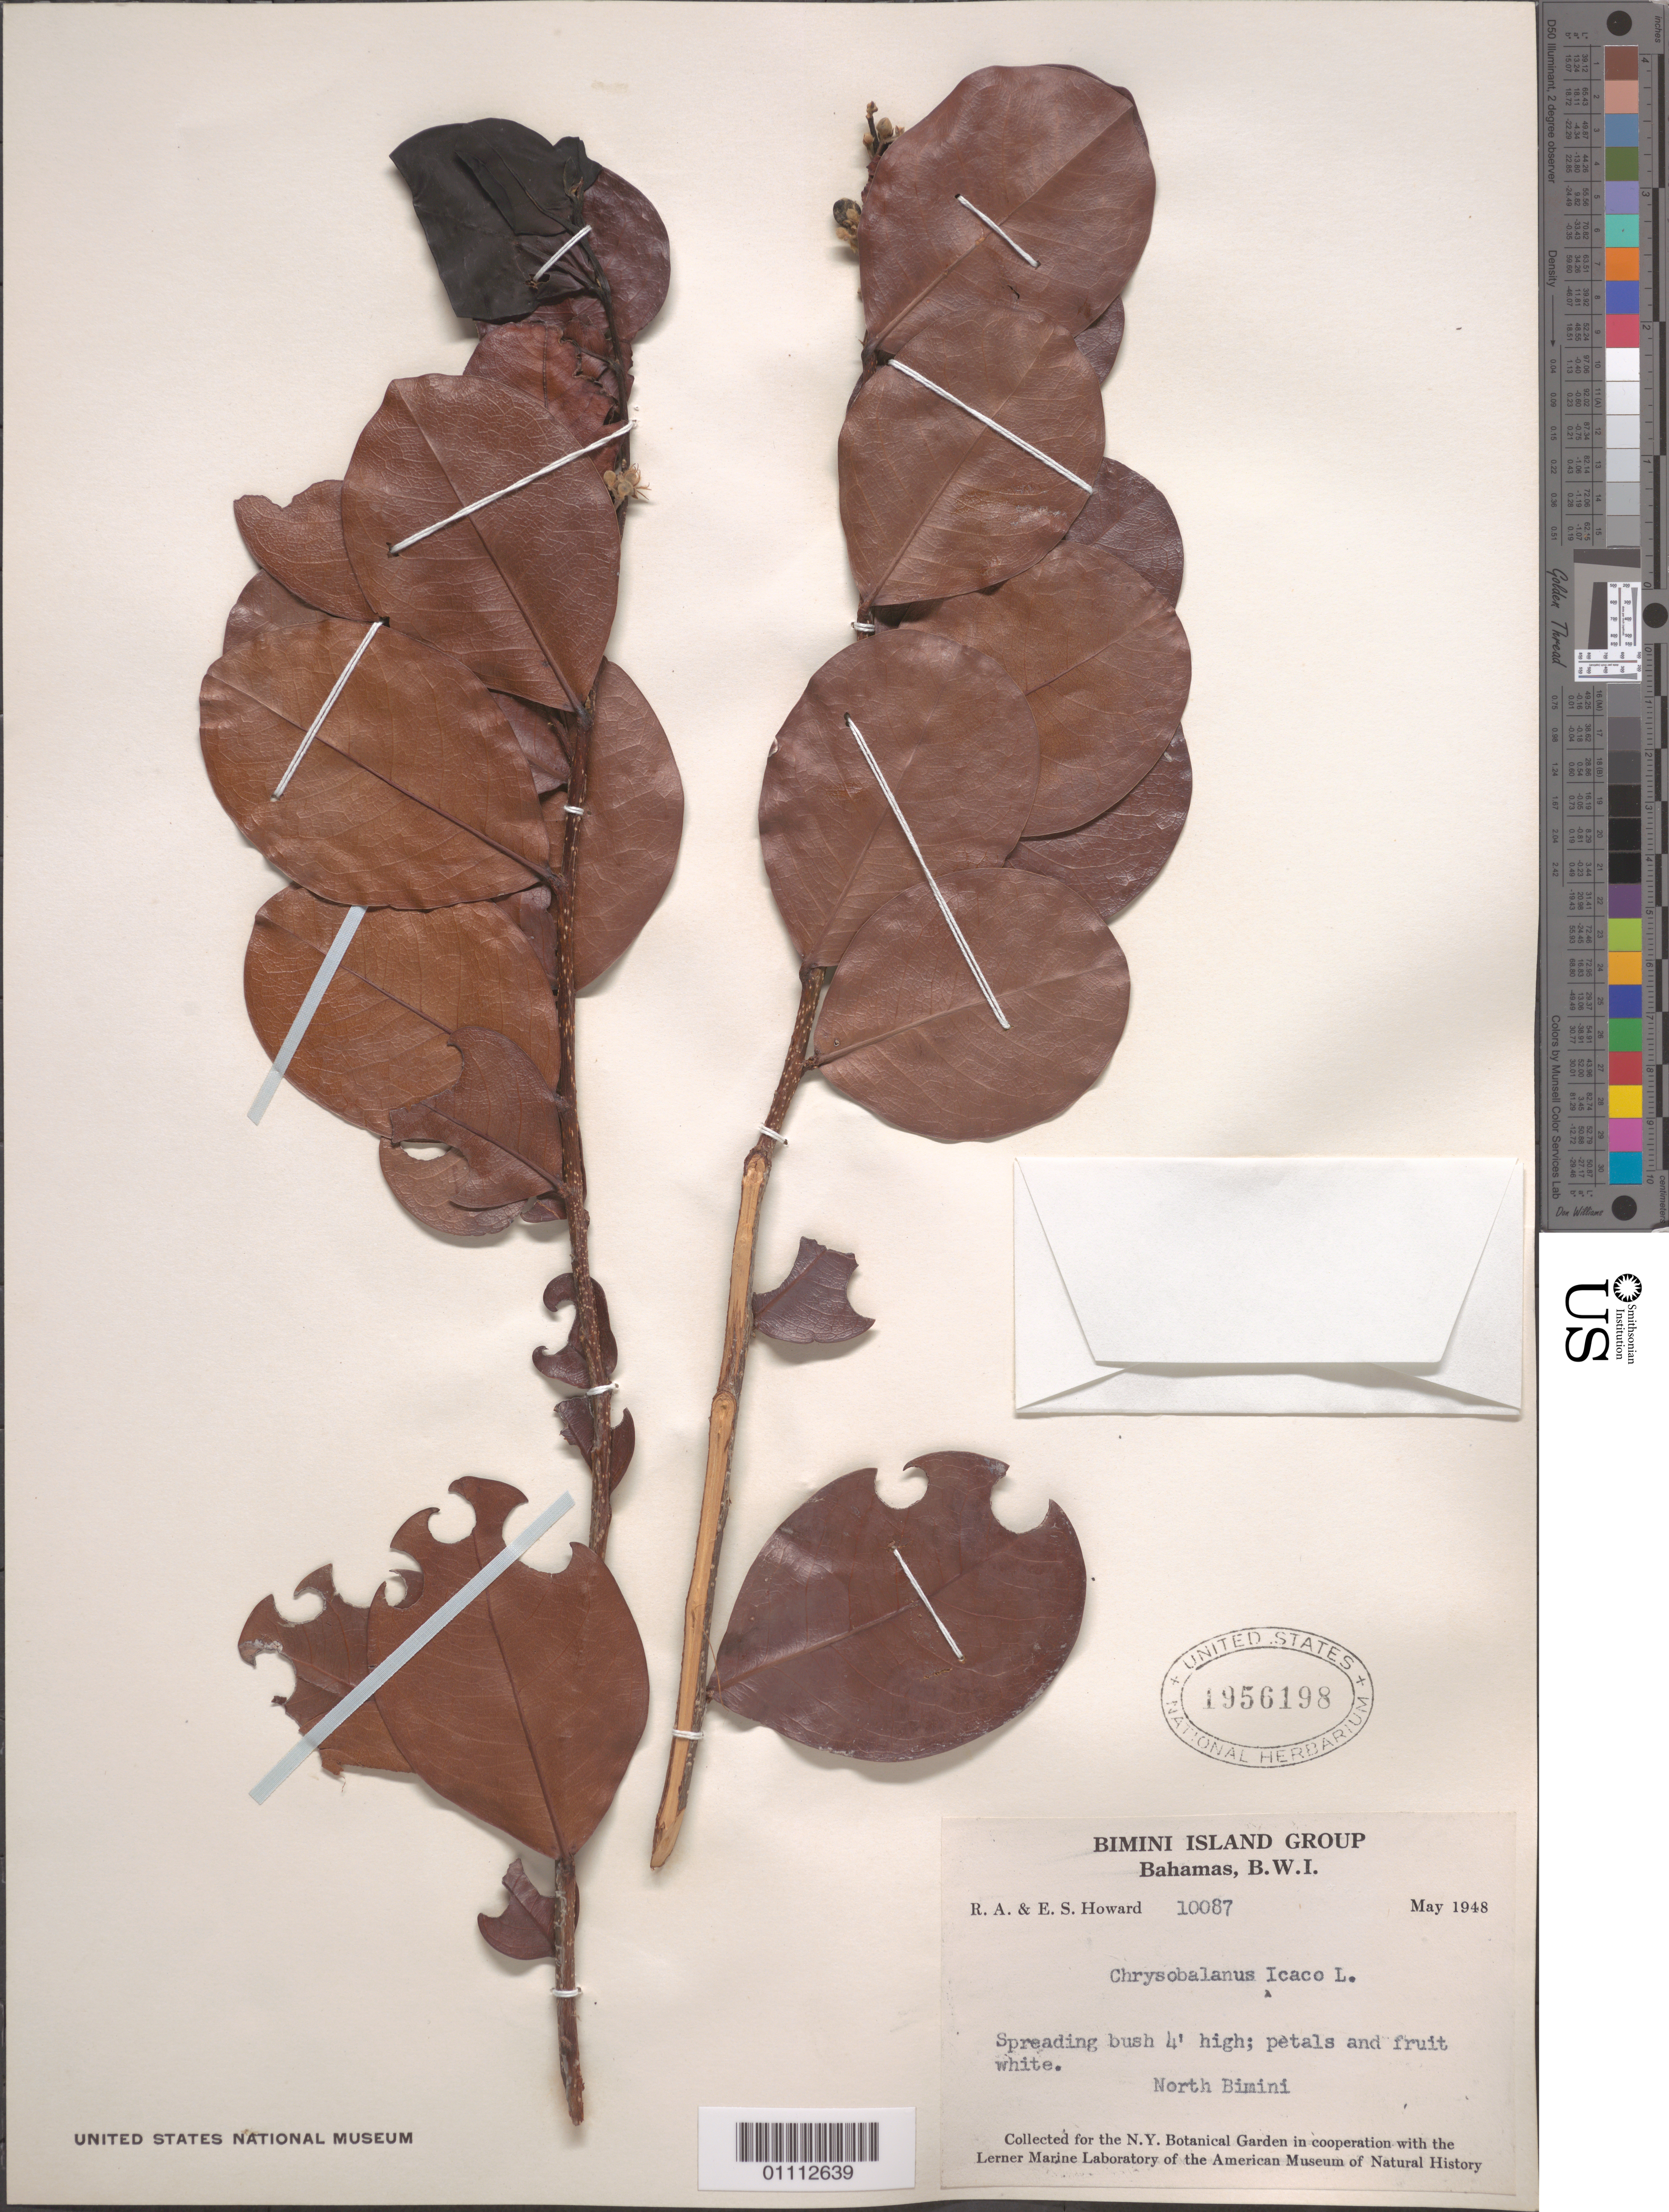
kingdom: Plantae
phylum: Tracheophyta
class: Magnoliopsida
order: Malpighiales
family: Chrysobalanaceae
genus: Chrysobalanus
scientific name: Chrysobalanus icaco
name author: L.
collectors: R. A. Howard & E. S. Howard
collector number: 10087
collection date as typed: Apr 1948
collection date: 1948-04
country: Bahamas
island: Bimini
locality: North Bimini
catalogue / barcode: US 1956198